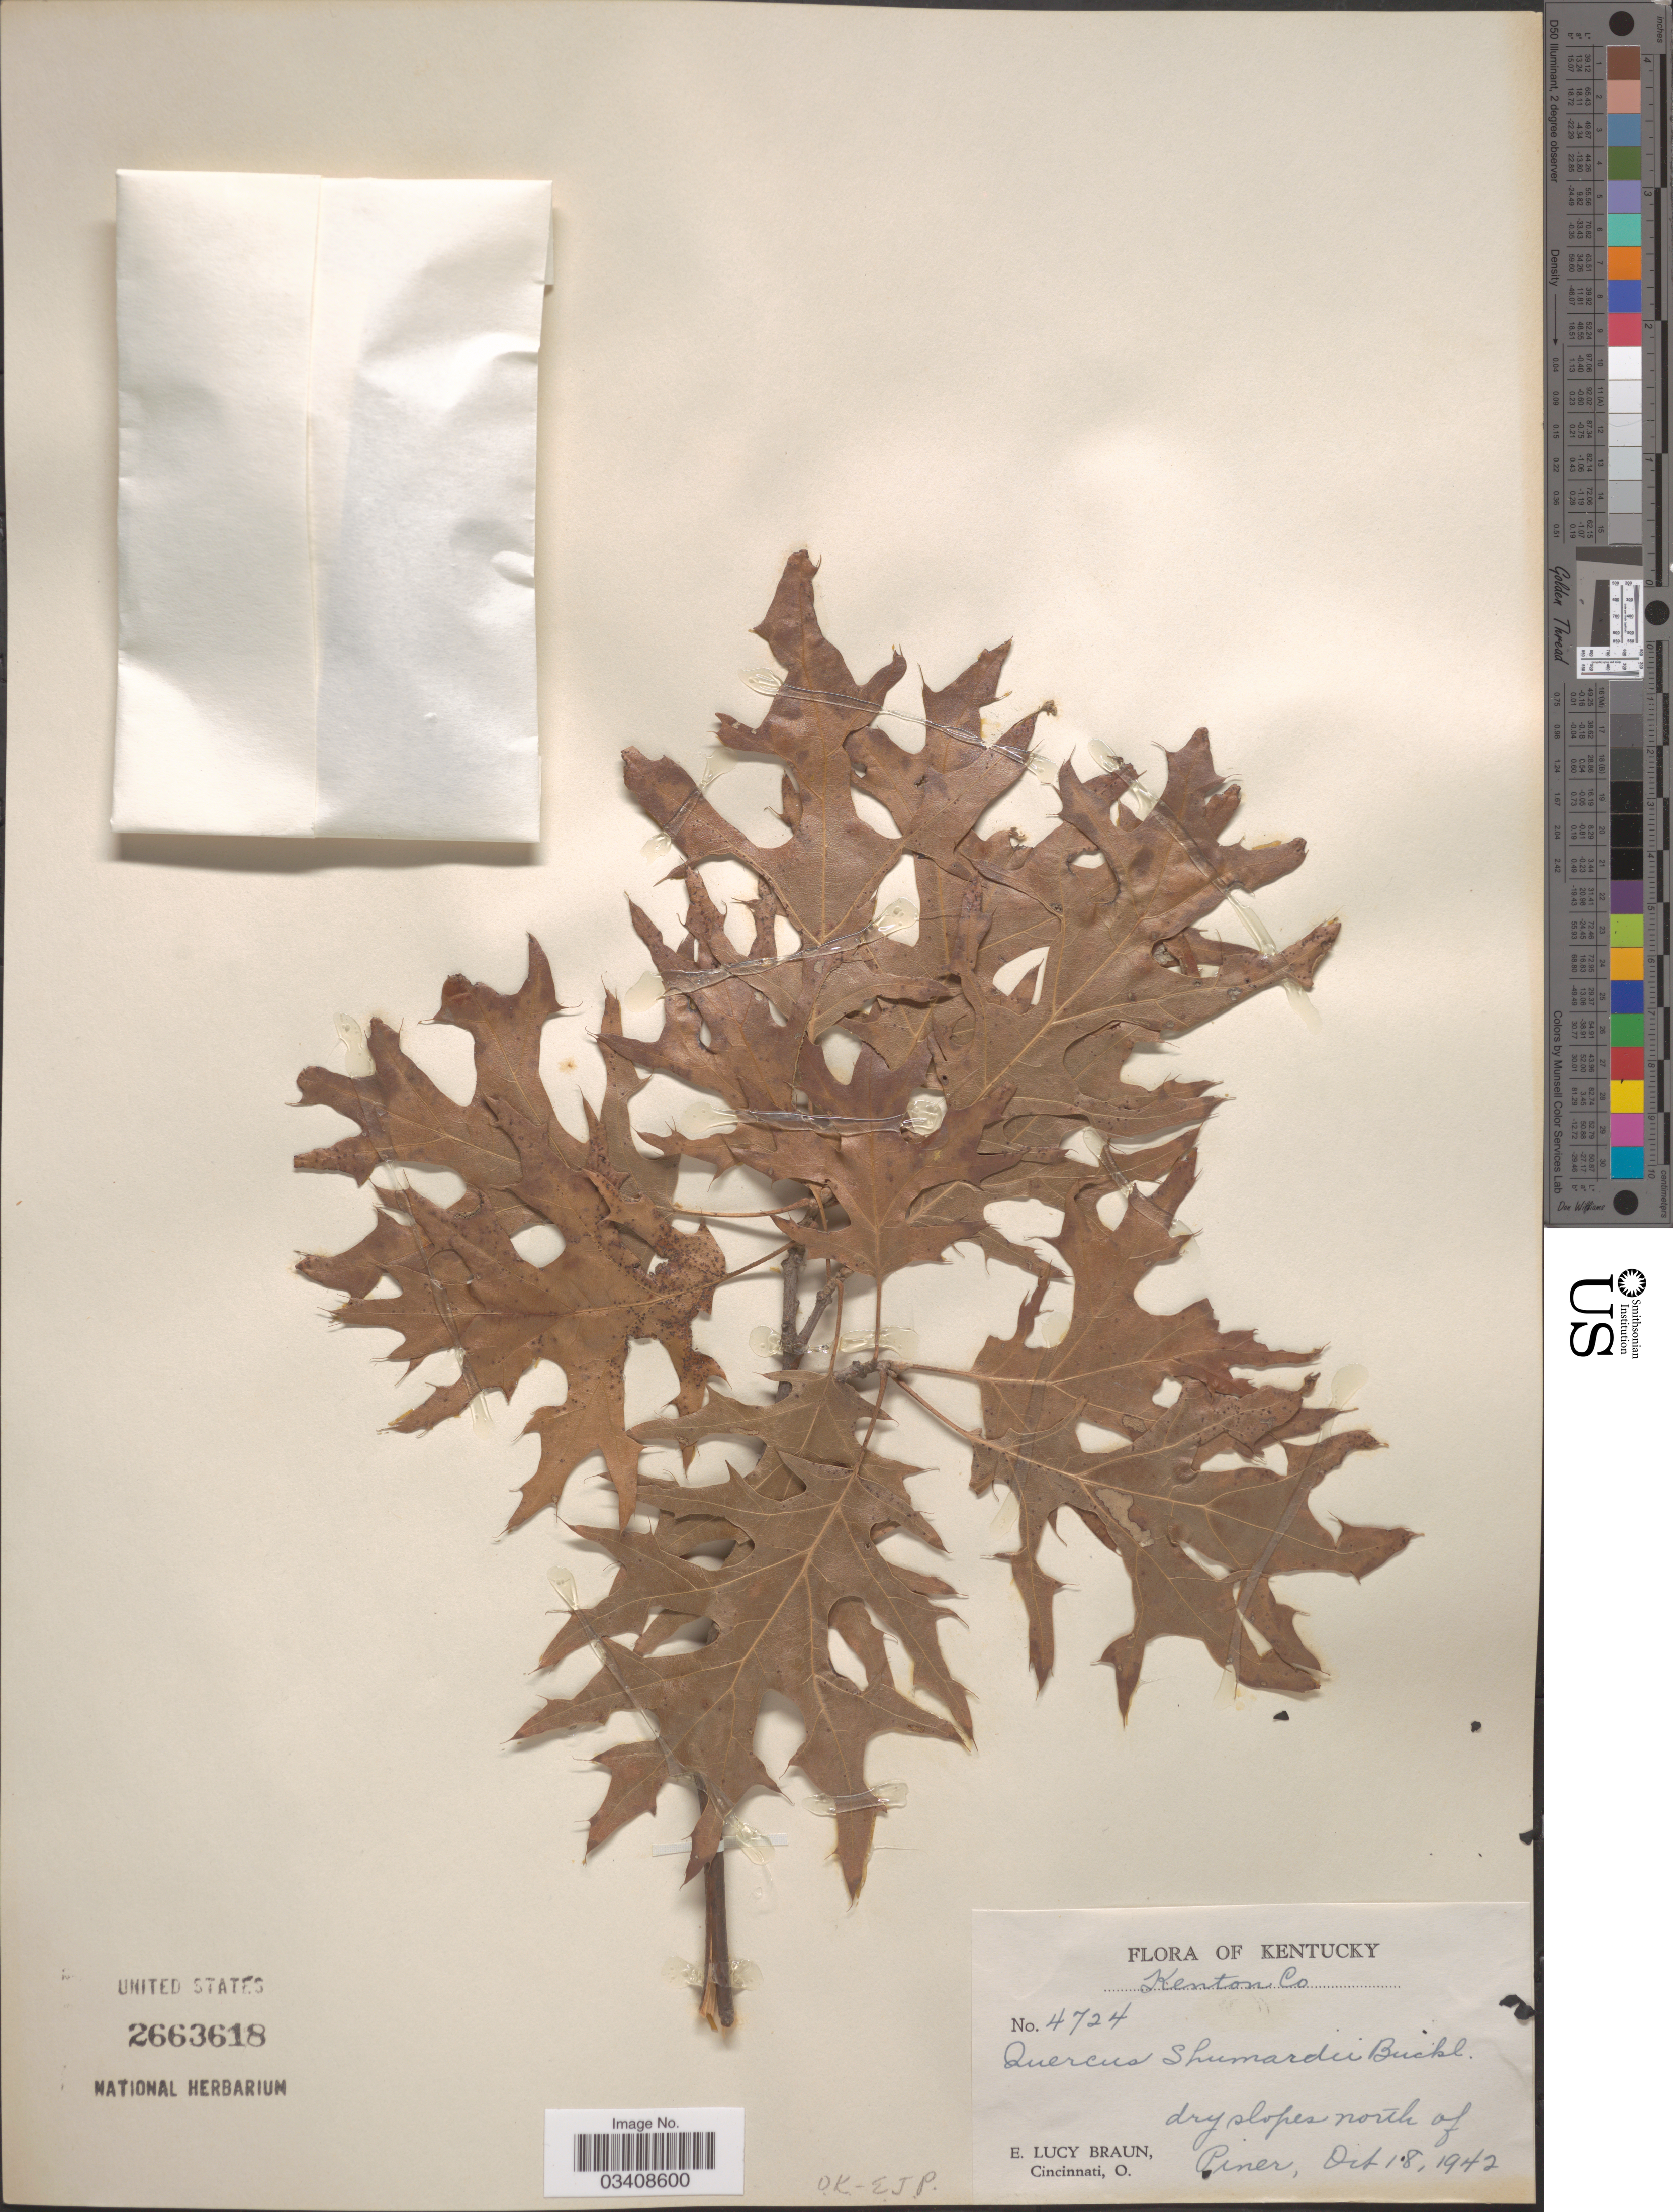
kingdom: Plantae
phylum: Tracheophyta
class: Magnoliopsida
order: Fagales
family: Fagaceae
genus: Quercus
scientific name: Quercus shumardii var. schneckii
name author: (Britton) Sarg.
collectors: E. L. Braun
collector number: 4724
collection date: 1942-10-18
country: United States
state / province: Kentucky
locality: Kenton Co. North of Piner.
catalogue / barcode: US 2663618